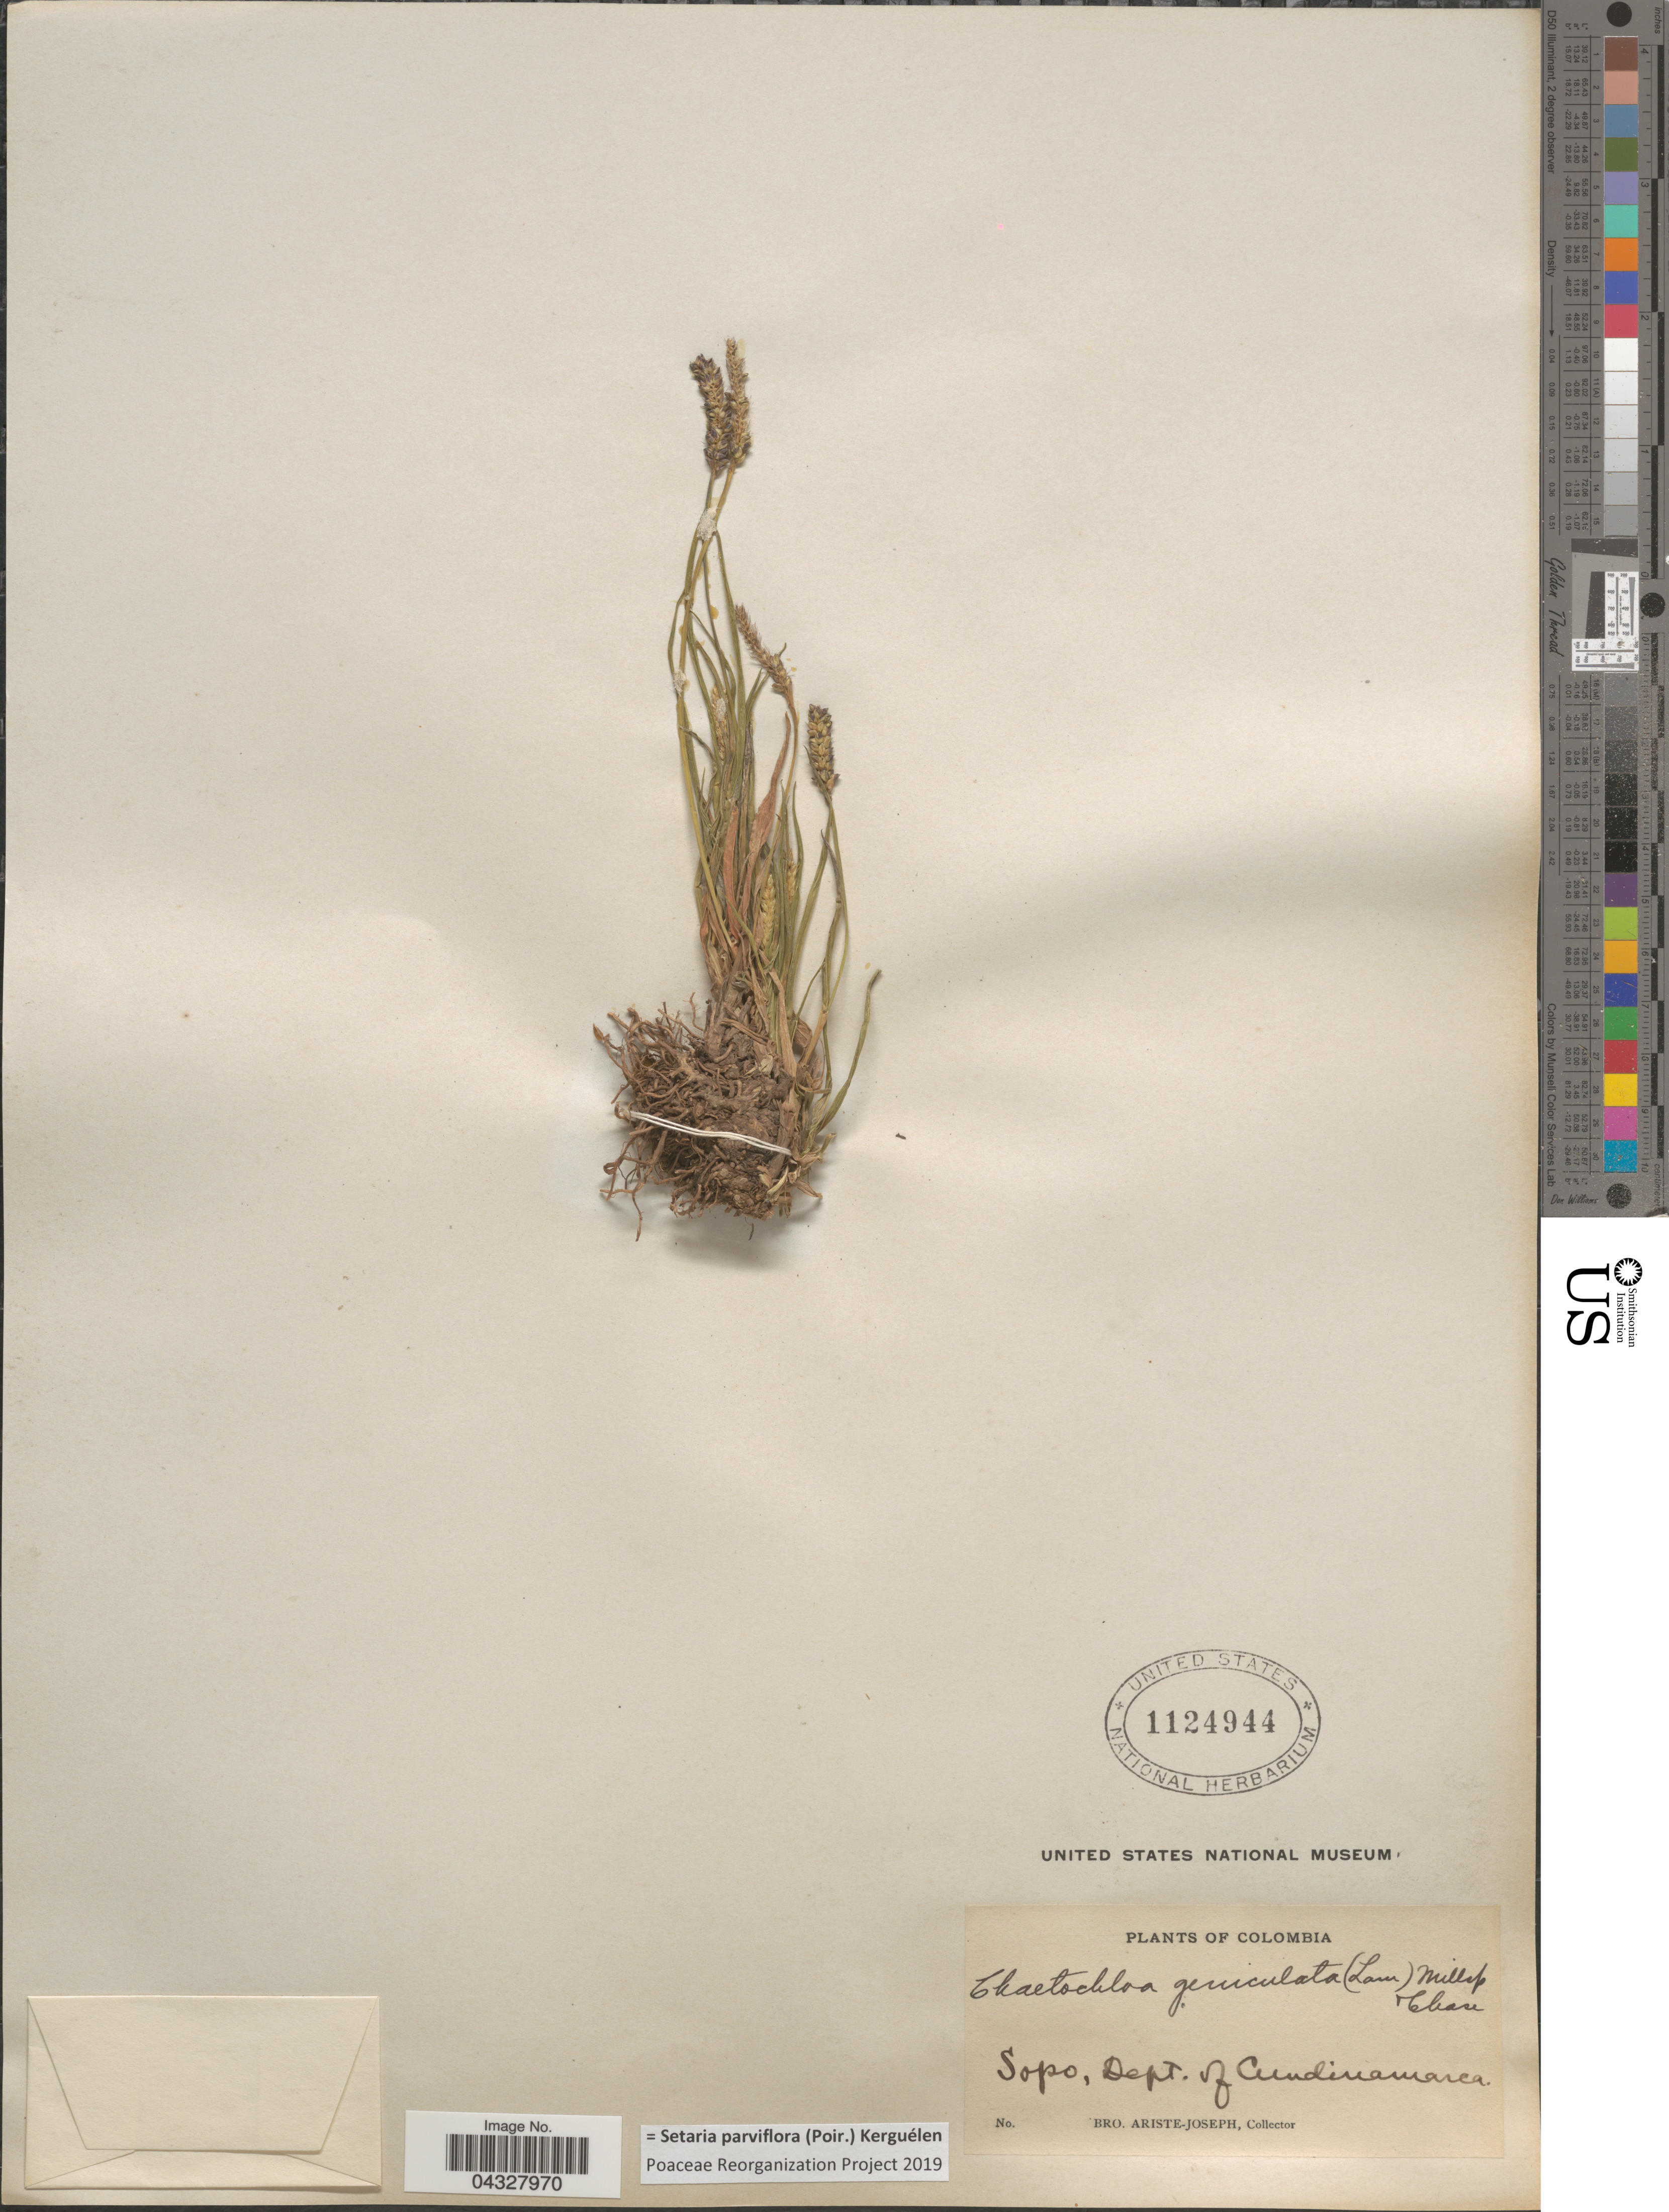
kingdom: Plantae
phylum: Tracheophyta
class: Liliopsida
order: Poales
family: Poaceae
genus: Setaria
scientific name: Setaria parviflora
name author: (Poir.) Kerguélen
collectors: Bro. Ariste-Joseph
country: Colombia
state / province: Cundinamarca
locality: Sopo, Dept. of Cundinamarca.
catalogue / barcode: US 1124944